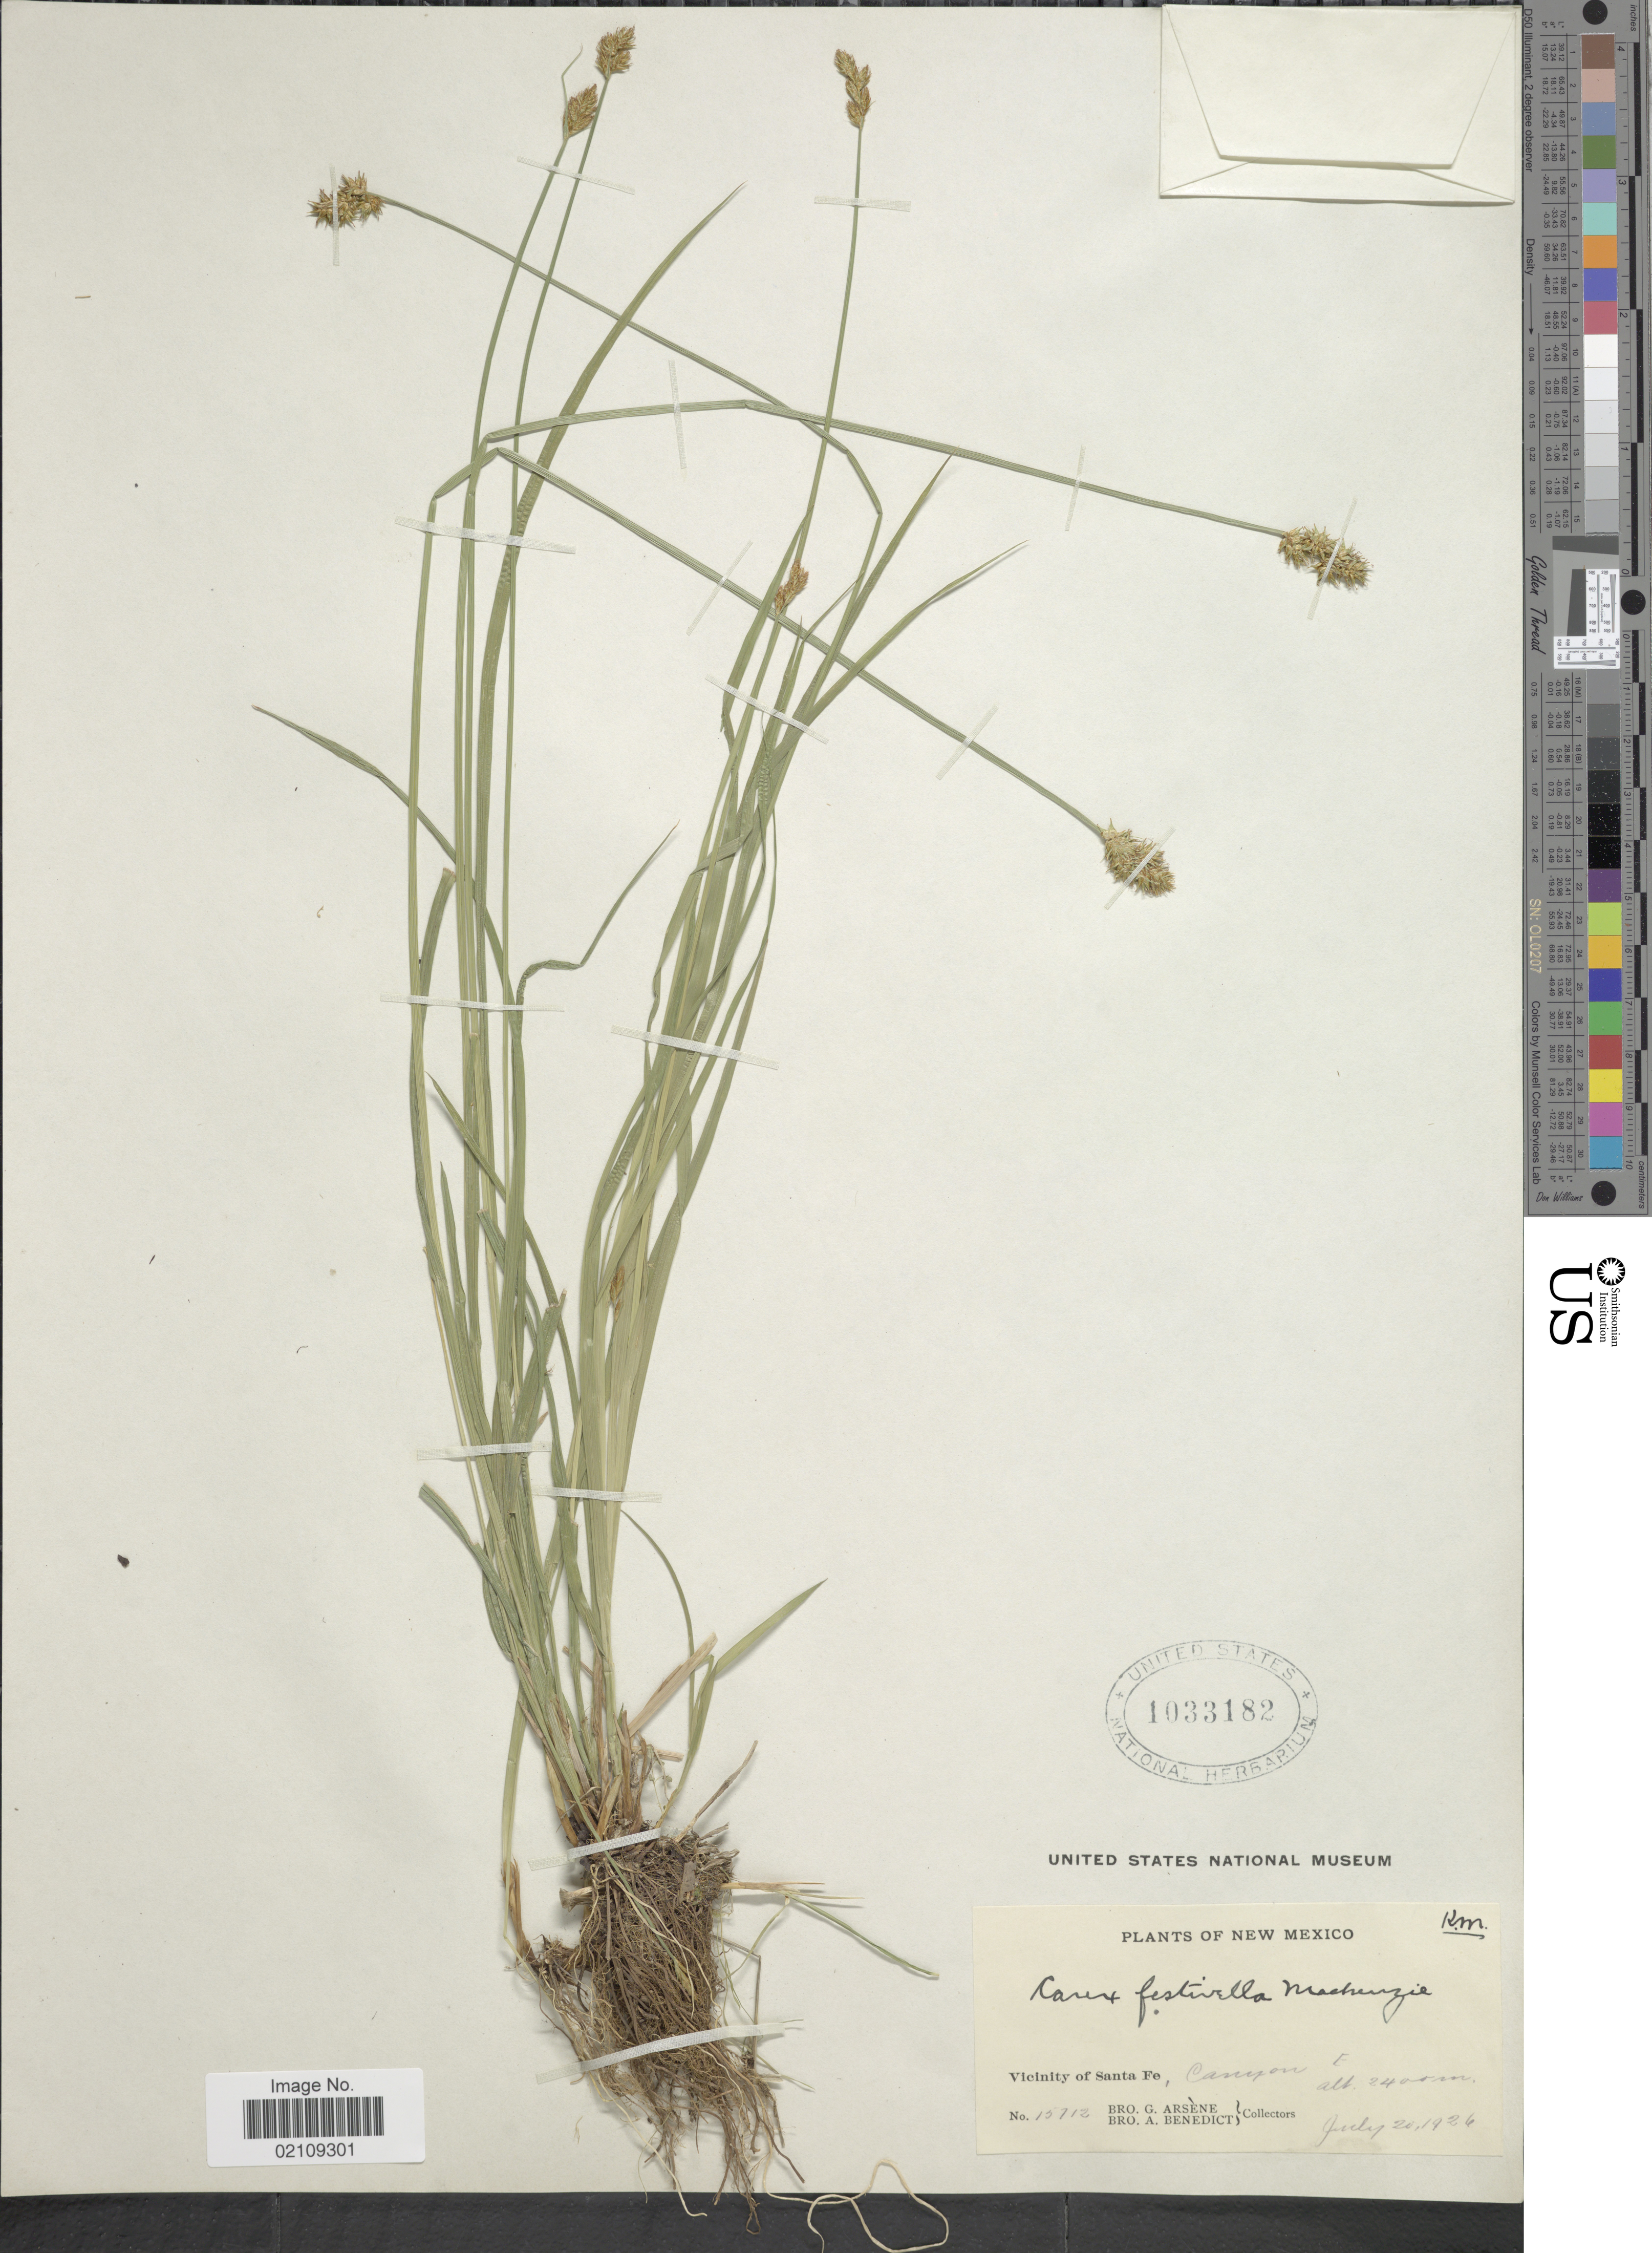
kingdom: Plantae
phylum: Tracheophyta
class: Liliopsida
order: Poales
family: Cyperaceae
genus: Carex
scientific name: Carex microptera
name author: Mack.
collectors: Bro. G. Arsène & Bro. A. Benedict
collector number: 15712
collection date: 1926-07-20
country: United States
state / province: New Mexico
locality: Vicinity of Santa Fe, Canyon E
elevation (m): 2400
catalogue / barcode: US 1033182